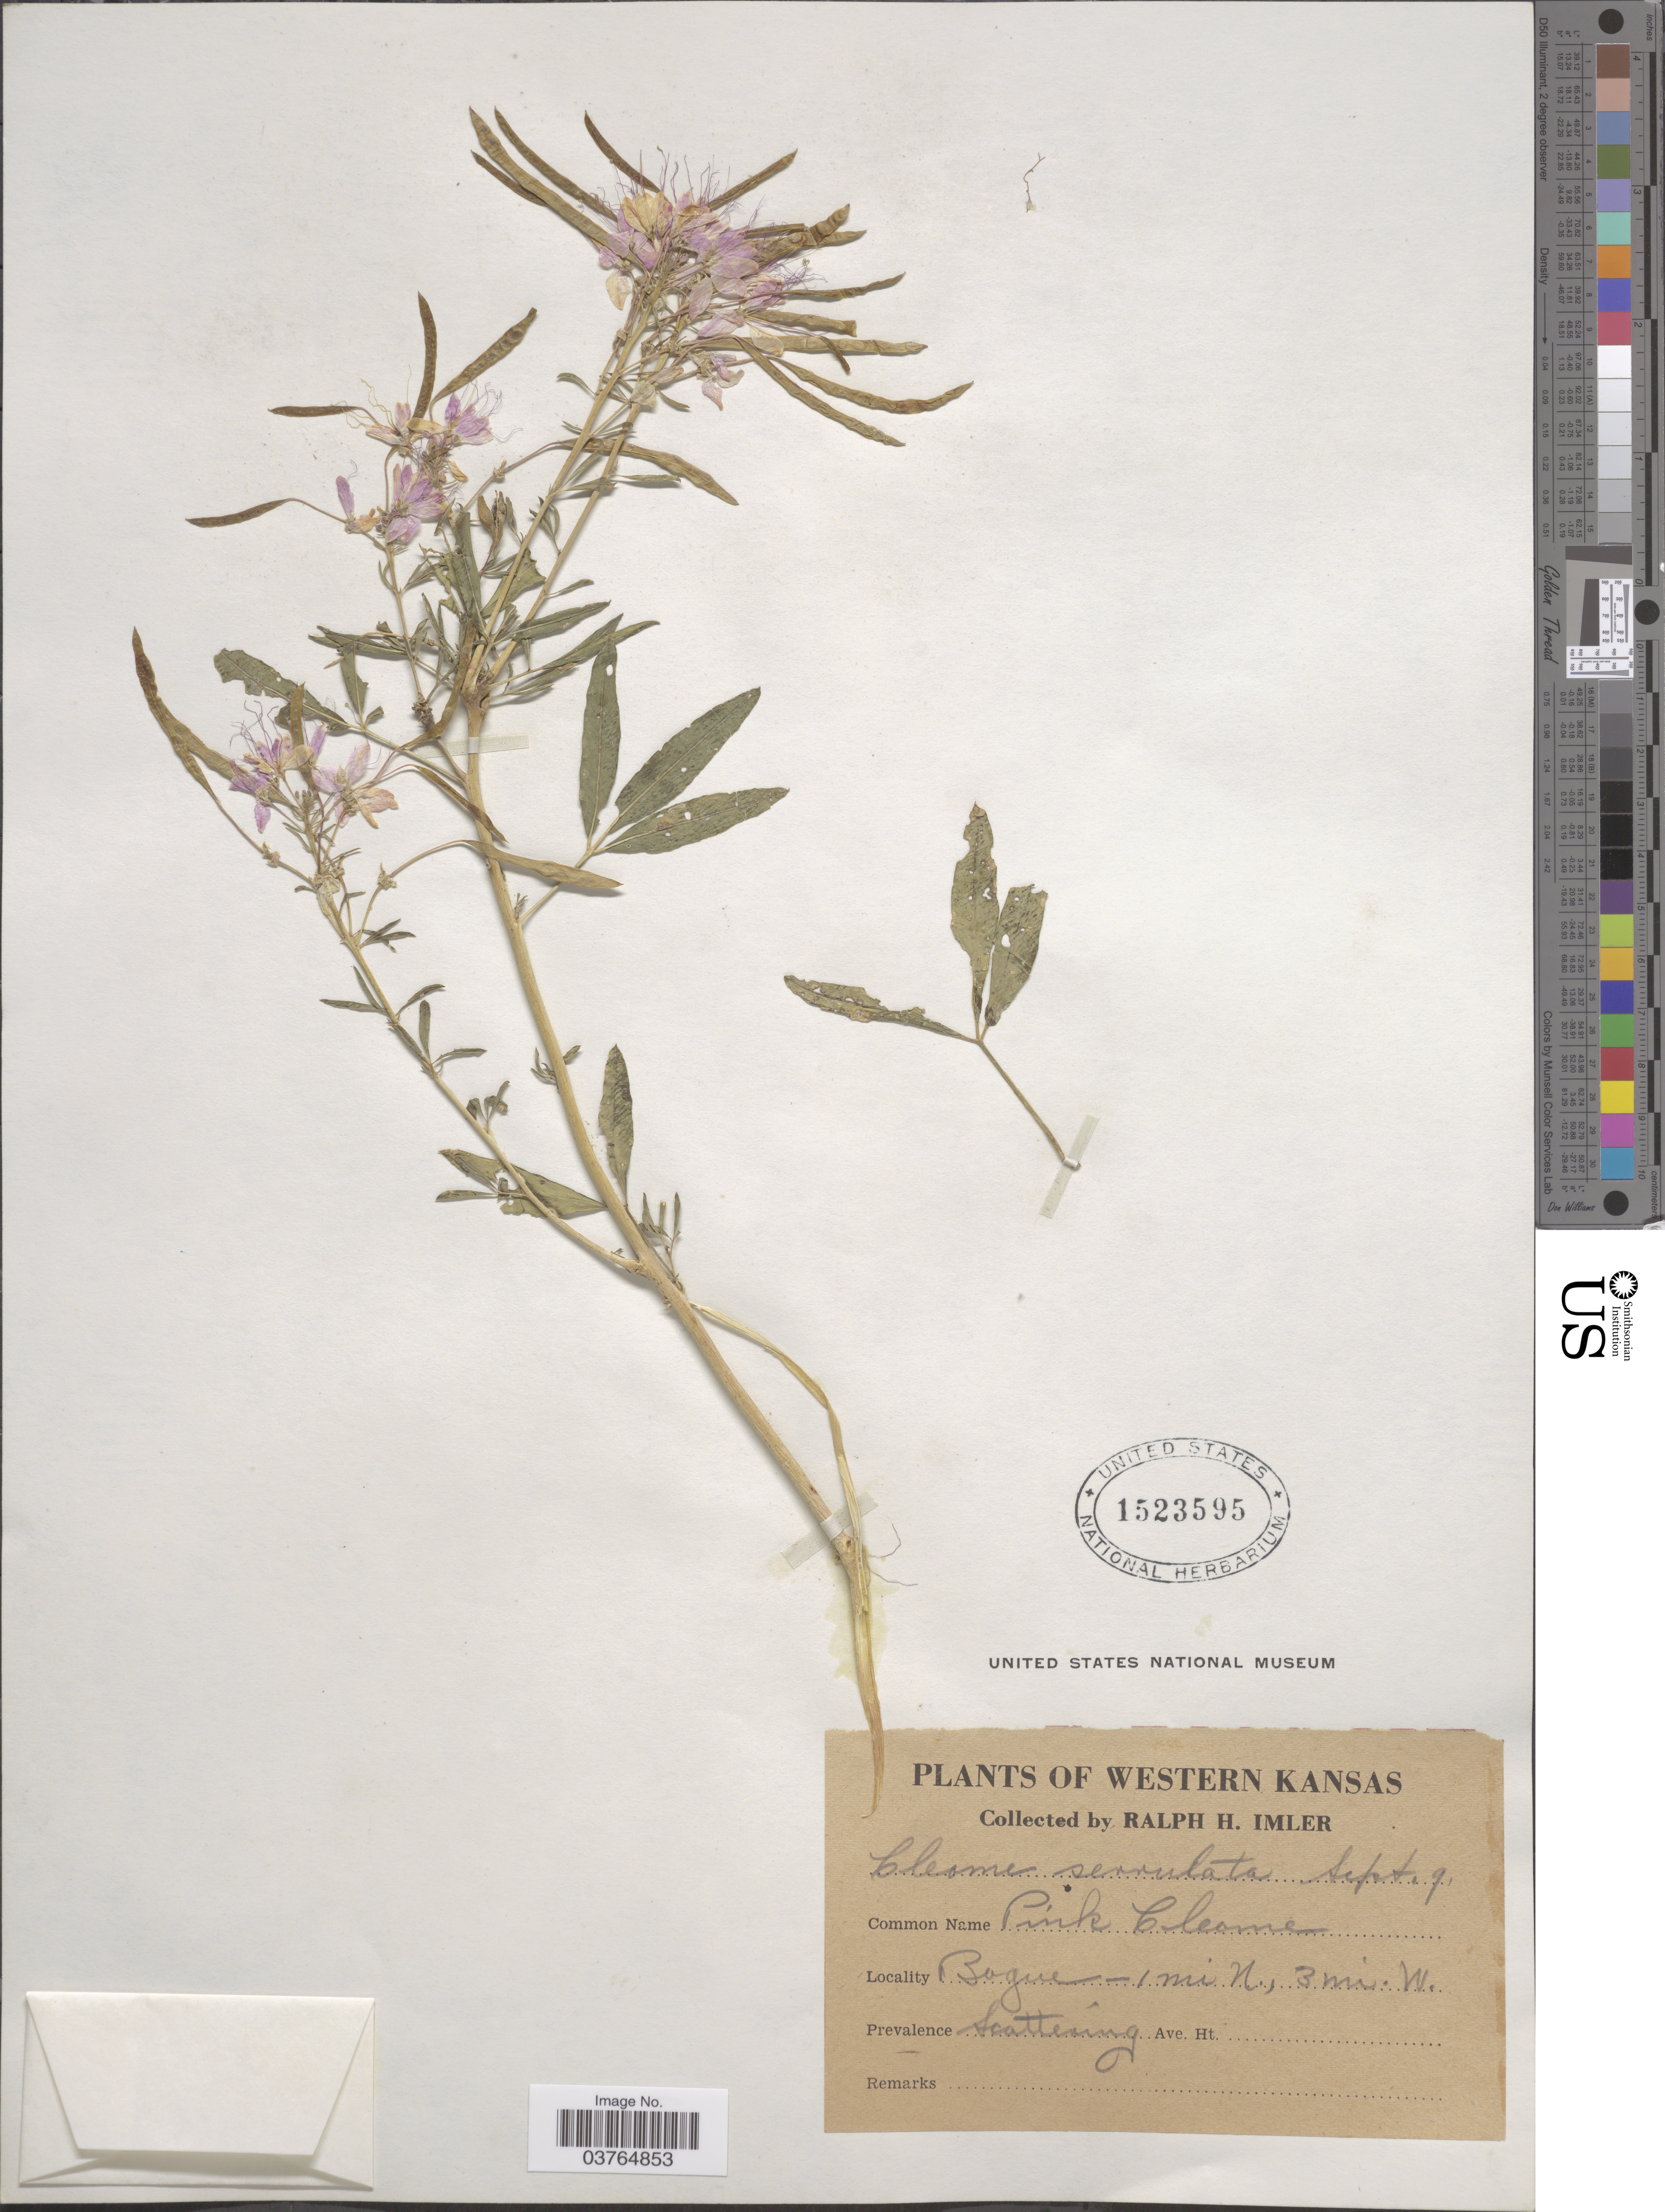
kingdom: Plantae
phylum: Tracheophyta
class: Magnoliopsida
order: Brassicales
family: Cleomaceae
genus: Cleomella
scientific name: Cleomella serrulata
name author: (Pursh) Roalson & J.C. Hall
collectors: R. Imler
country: United States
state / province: Kansas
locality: Western Kansas. Bogue - 1 mile N., 3 mi. W.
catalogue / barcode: US 1523595